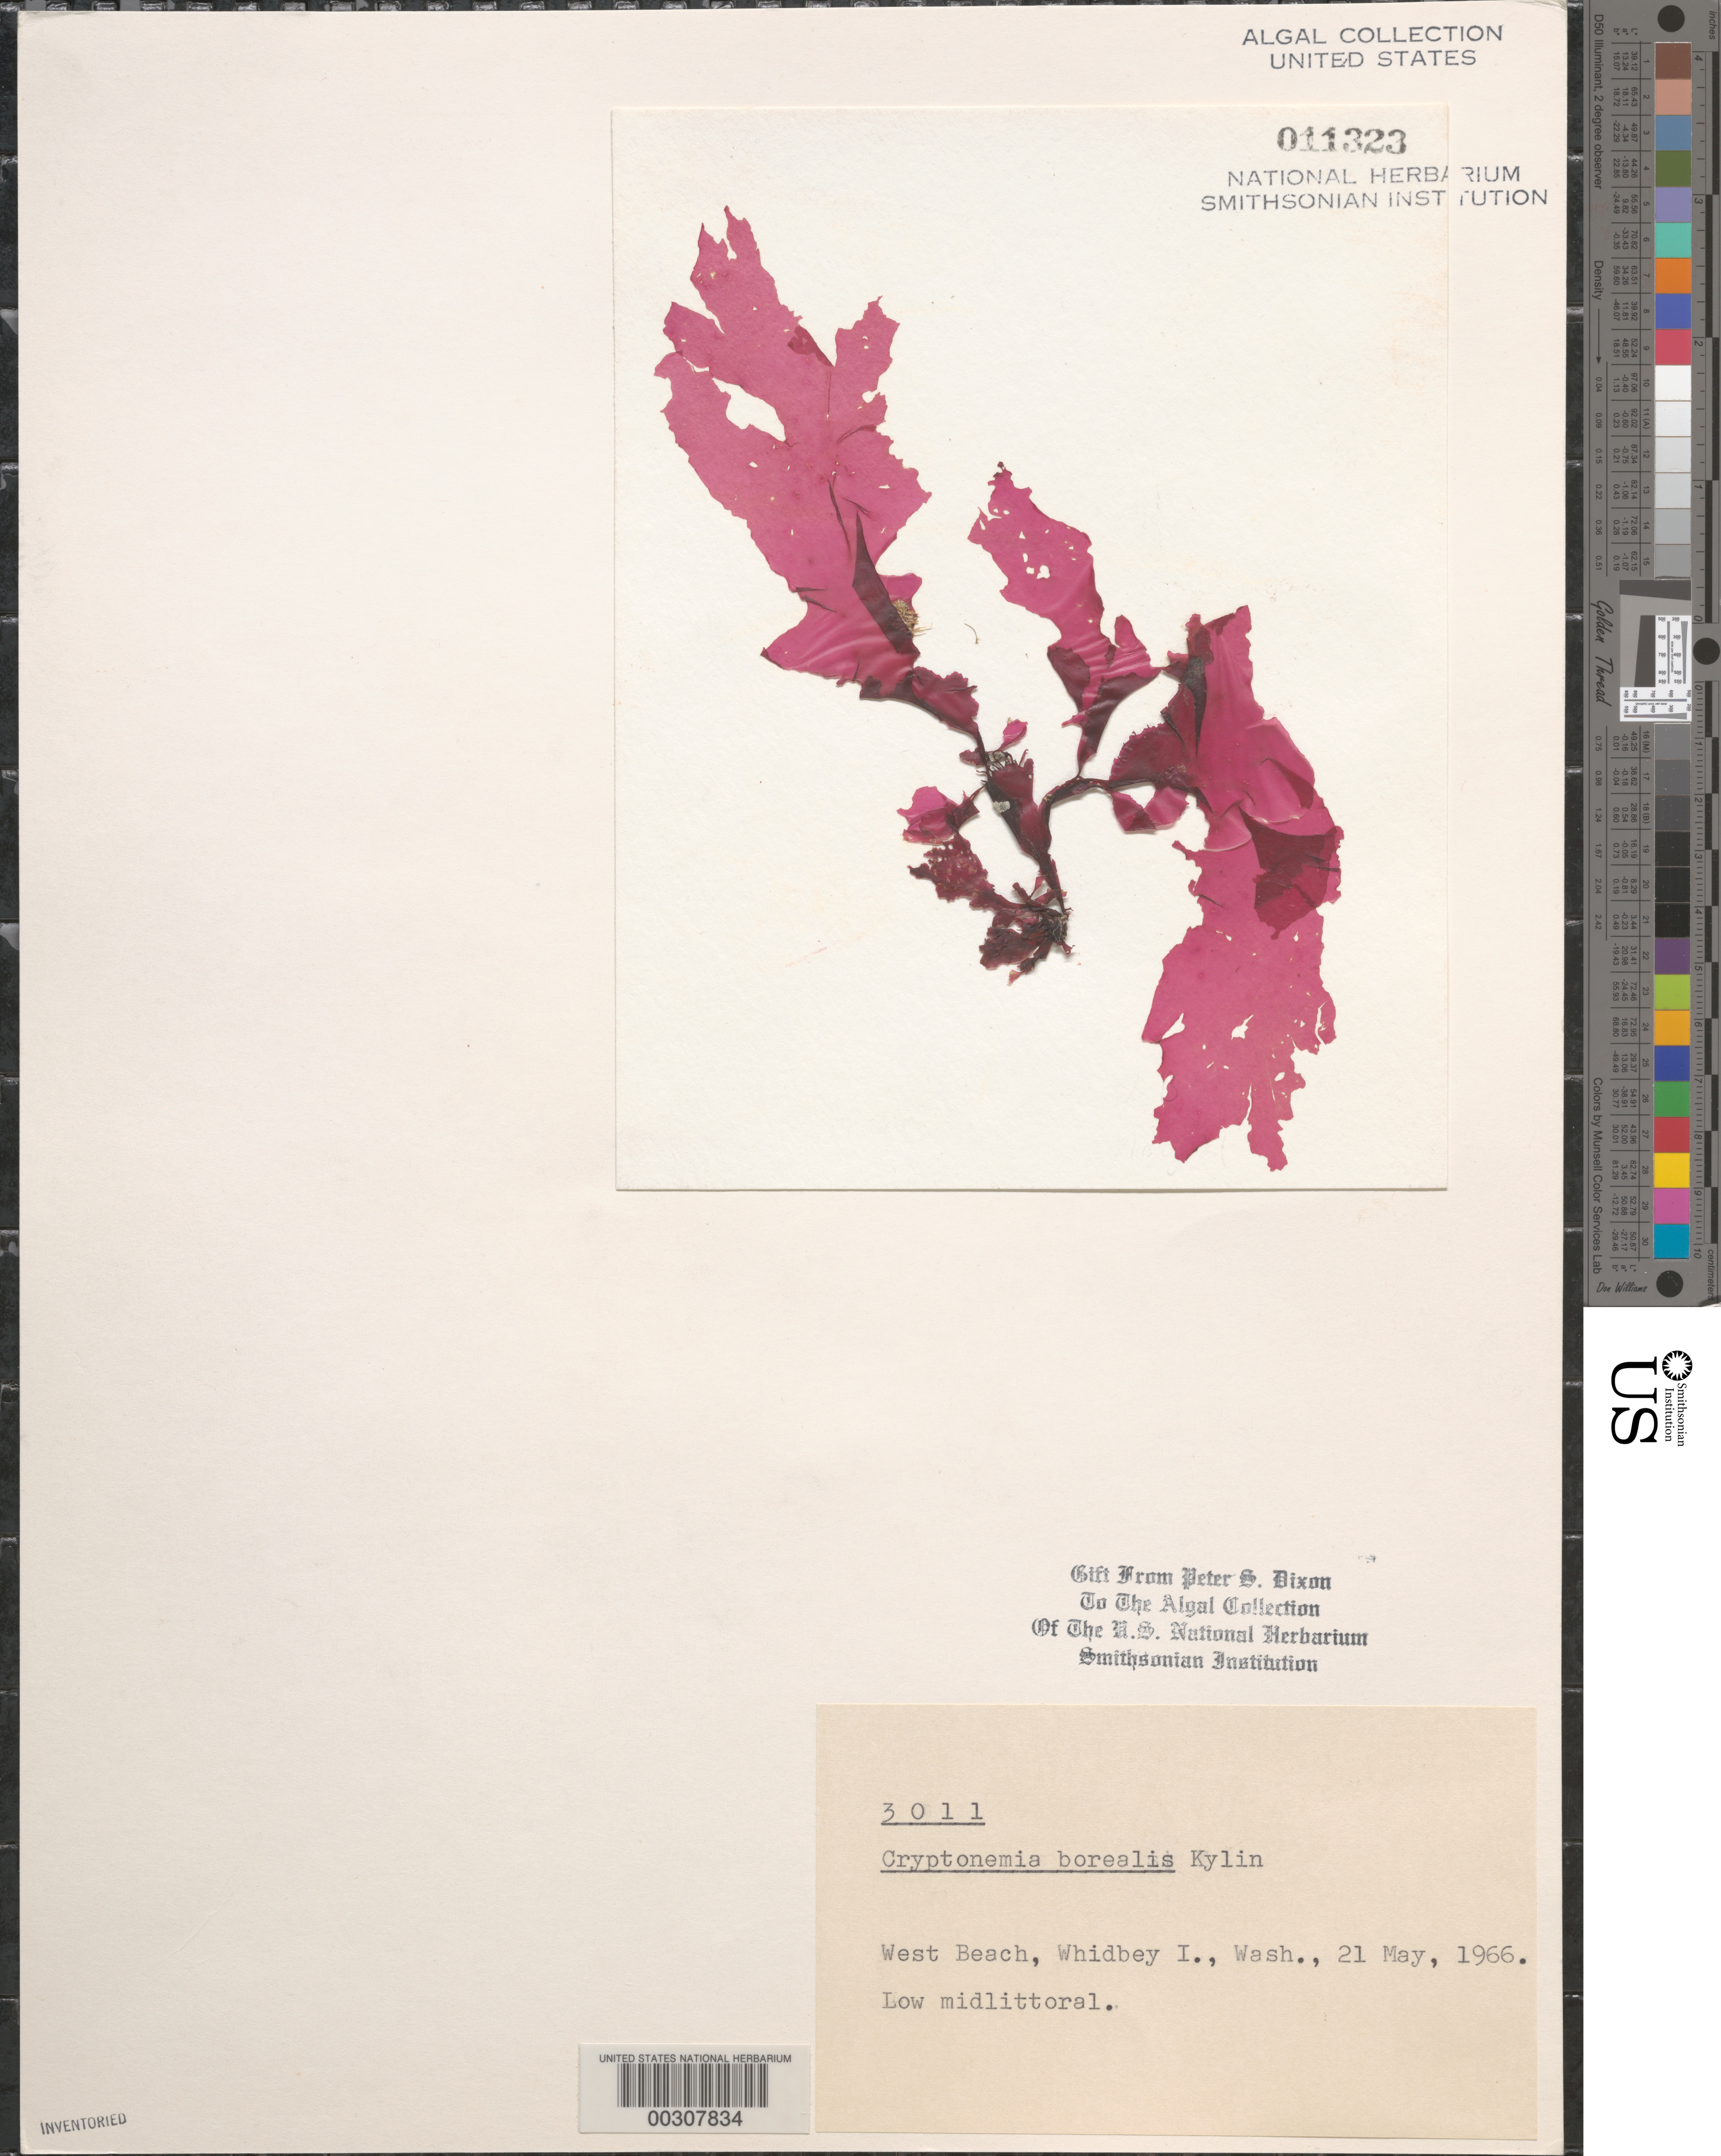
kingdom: Plantae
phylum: Rhodophyta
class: Florideophyceae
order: Halymeniales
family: Halymeniaceae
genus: Cryptonemia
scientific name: Cryptonemia borealis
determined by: Dixon, P. S.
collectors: P. S. Dixon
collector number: PSD 3011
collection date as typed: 21 May 1966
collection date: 1966-05-21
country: United States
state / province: Washington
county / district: Island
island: Whidbey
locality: West Beach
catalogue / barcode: US 11323